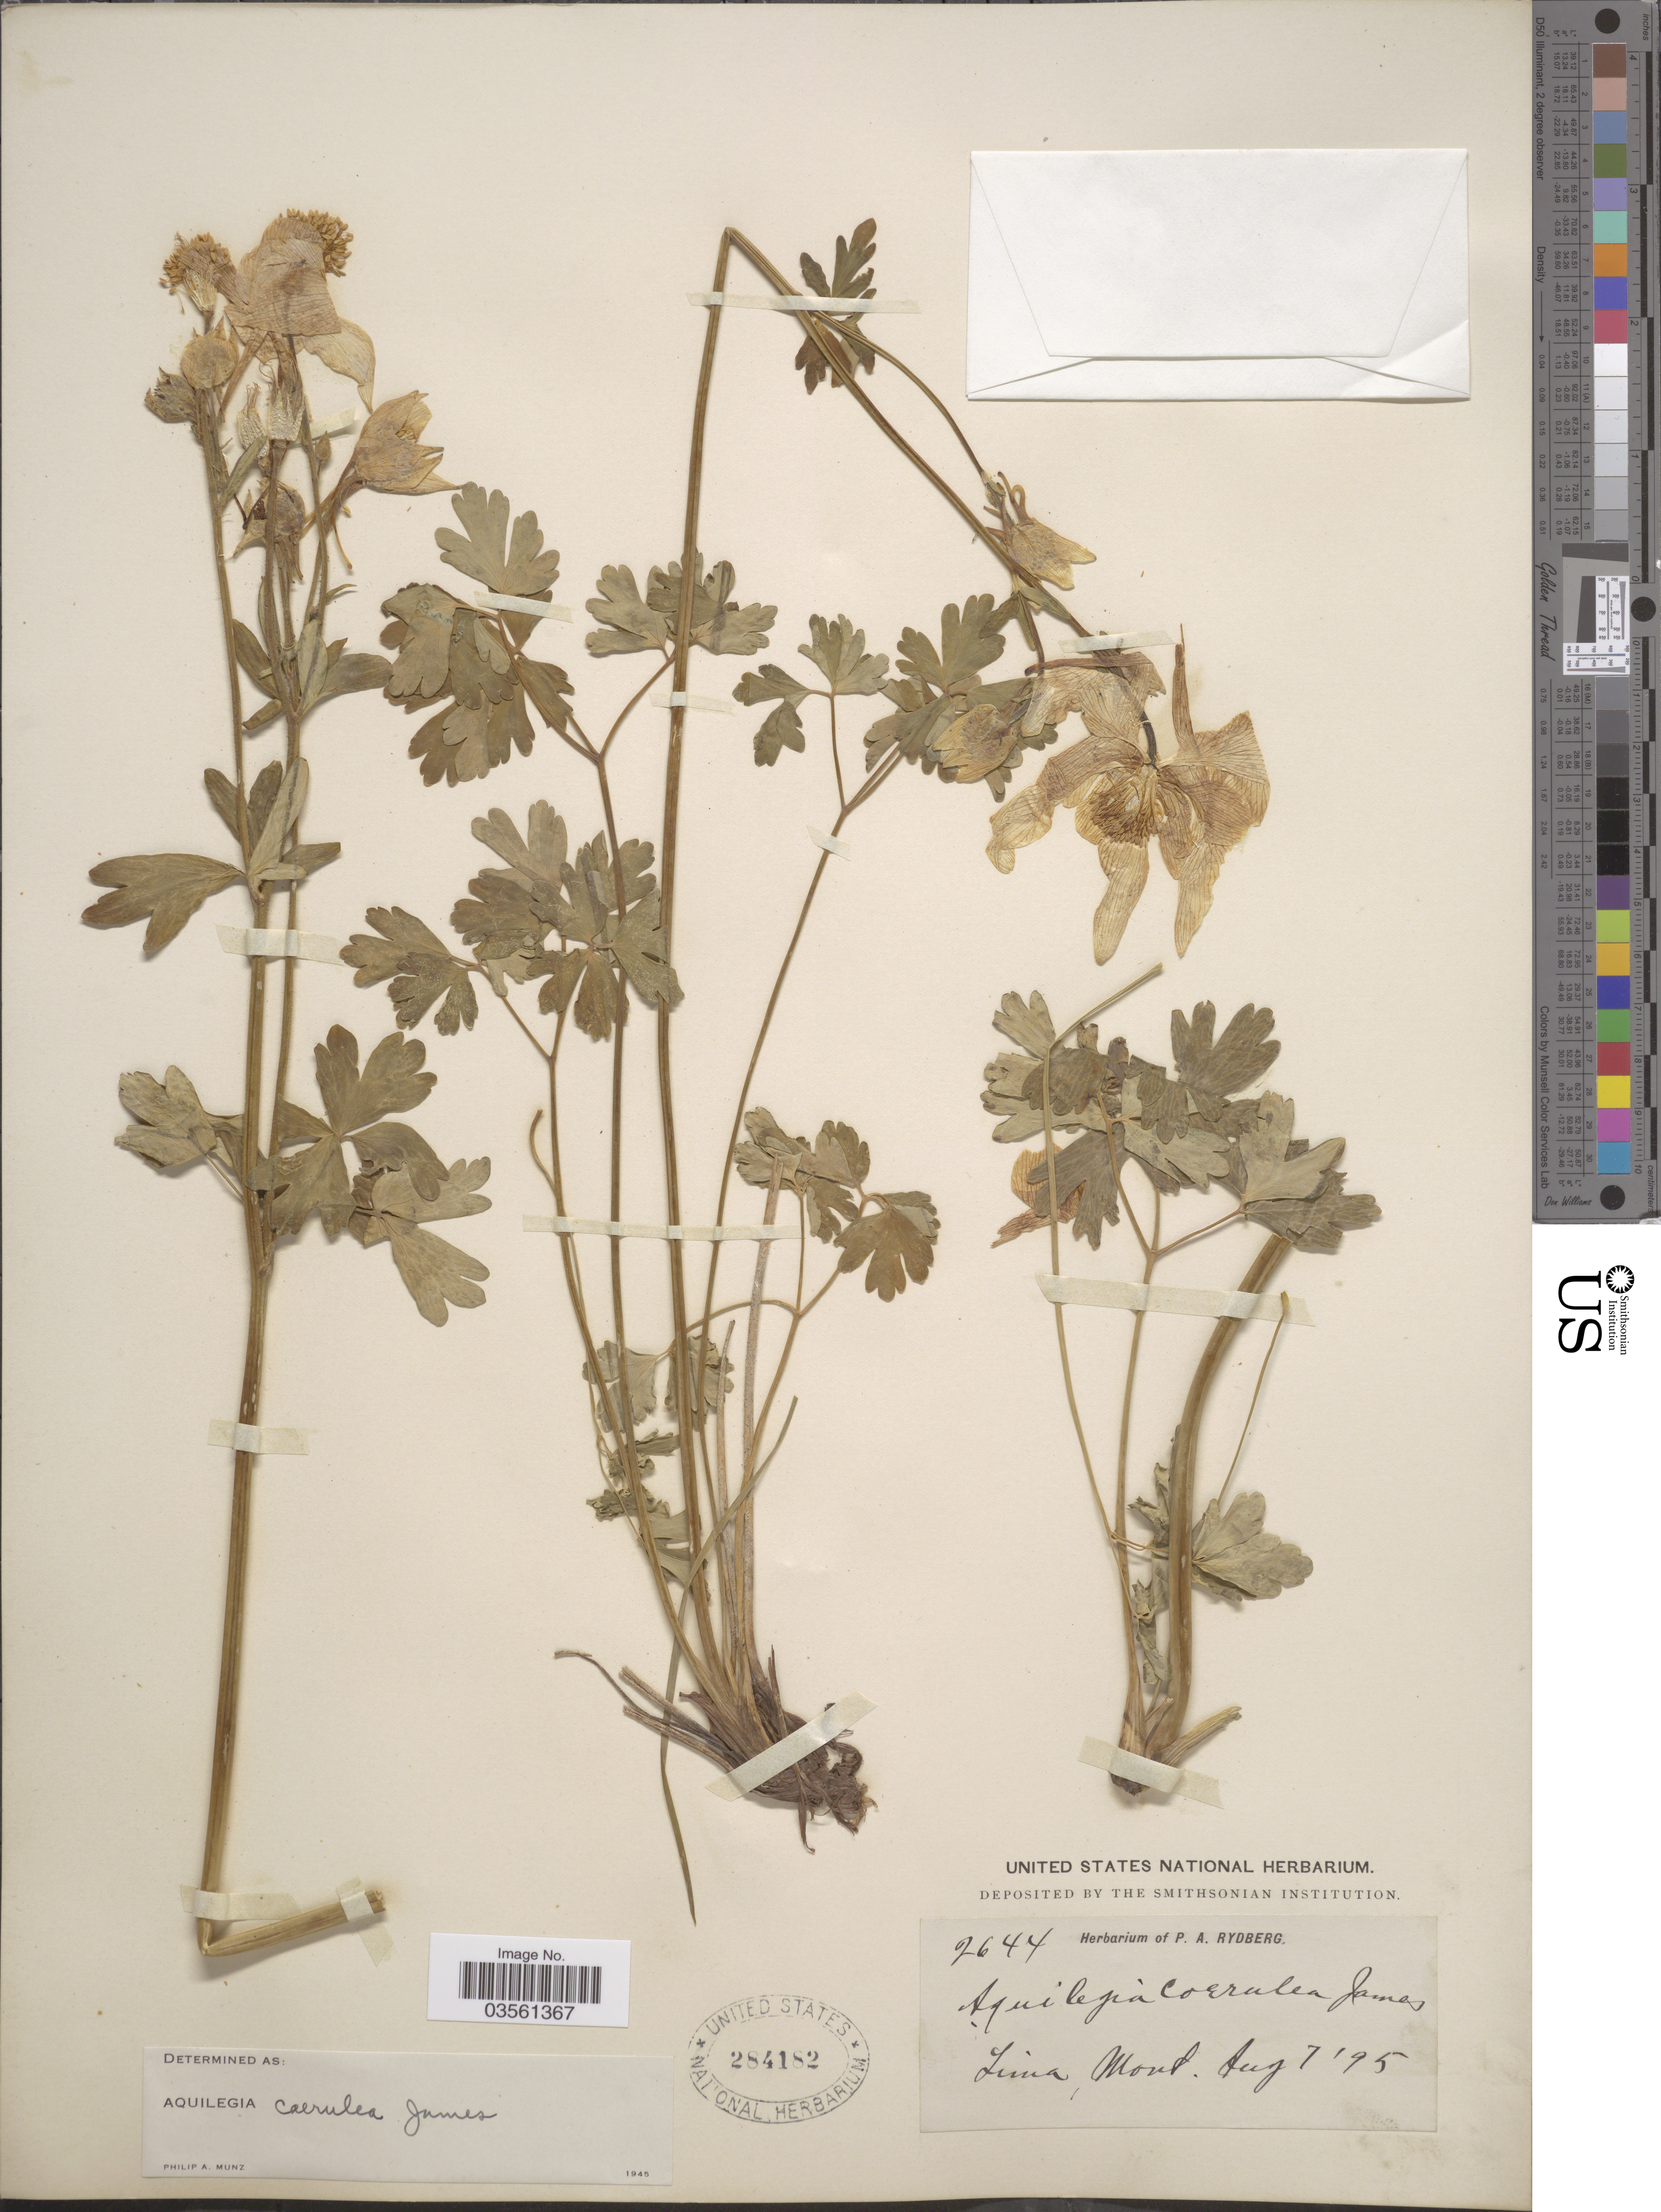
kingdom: Plantae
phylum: Tracheophyta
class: Magnoliopsida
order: Ranunculales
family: Ranunculaceae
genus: Aquilegia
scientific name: Aquilegia coerulea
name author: E. James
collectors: ex herb. P. A. Rydberg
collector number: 2644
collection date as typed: Transcribed d/m/y: 7/8/95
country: United States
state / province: Montana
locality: Lima.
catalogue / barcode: US 284182